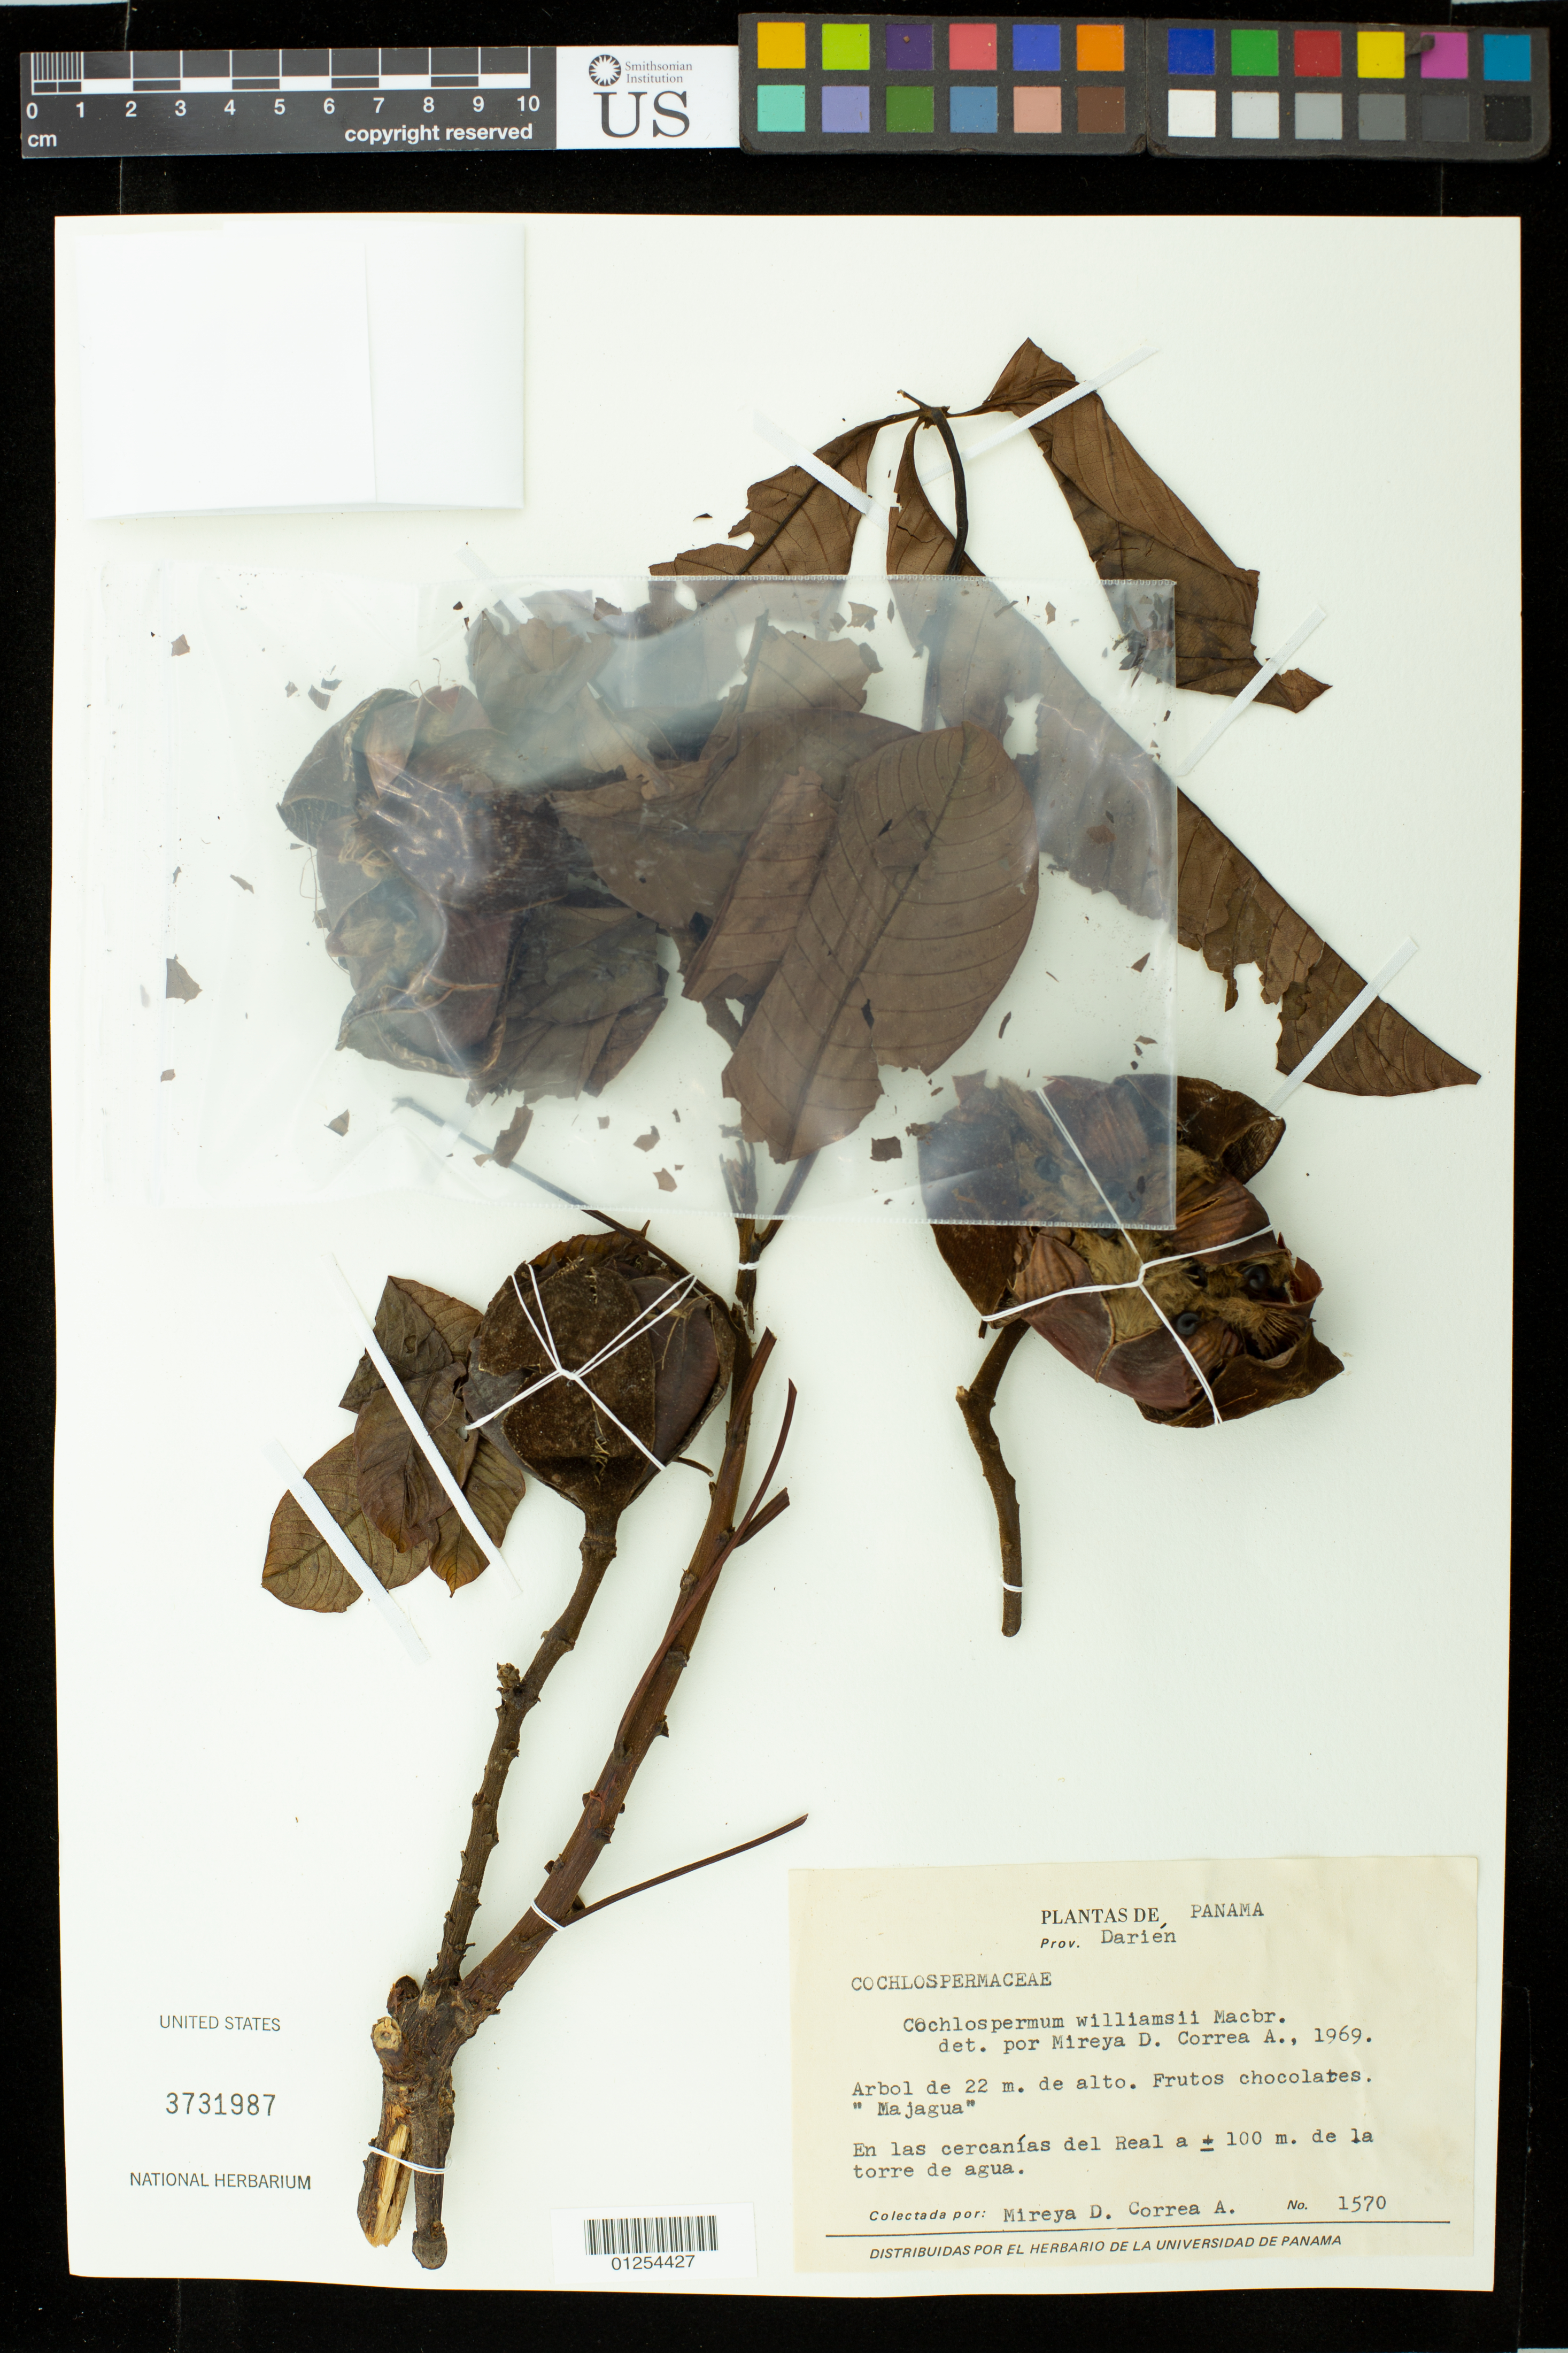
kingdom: Plantae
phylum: Tracheophyta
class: Magnoliopsida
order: Malvales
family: Cochlospermaceae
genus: Cochlospermum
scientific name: Cochlospermum orinocense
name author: (Kunth) Steud.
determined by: Liesner, R. L.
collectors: D. Mireya & A. Correa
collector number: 1570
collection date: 1969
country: Panama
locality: En las cercanias del Real a 100 m. de la torre de agua.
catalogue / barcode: US 3731987